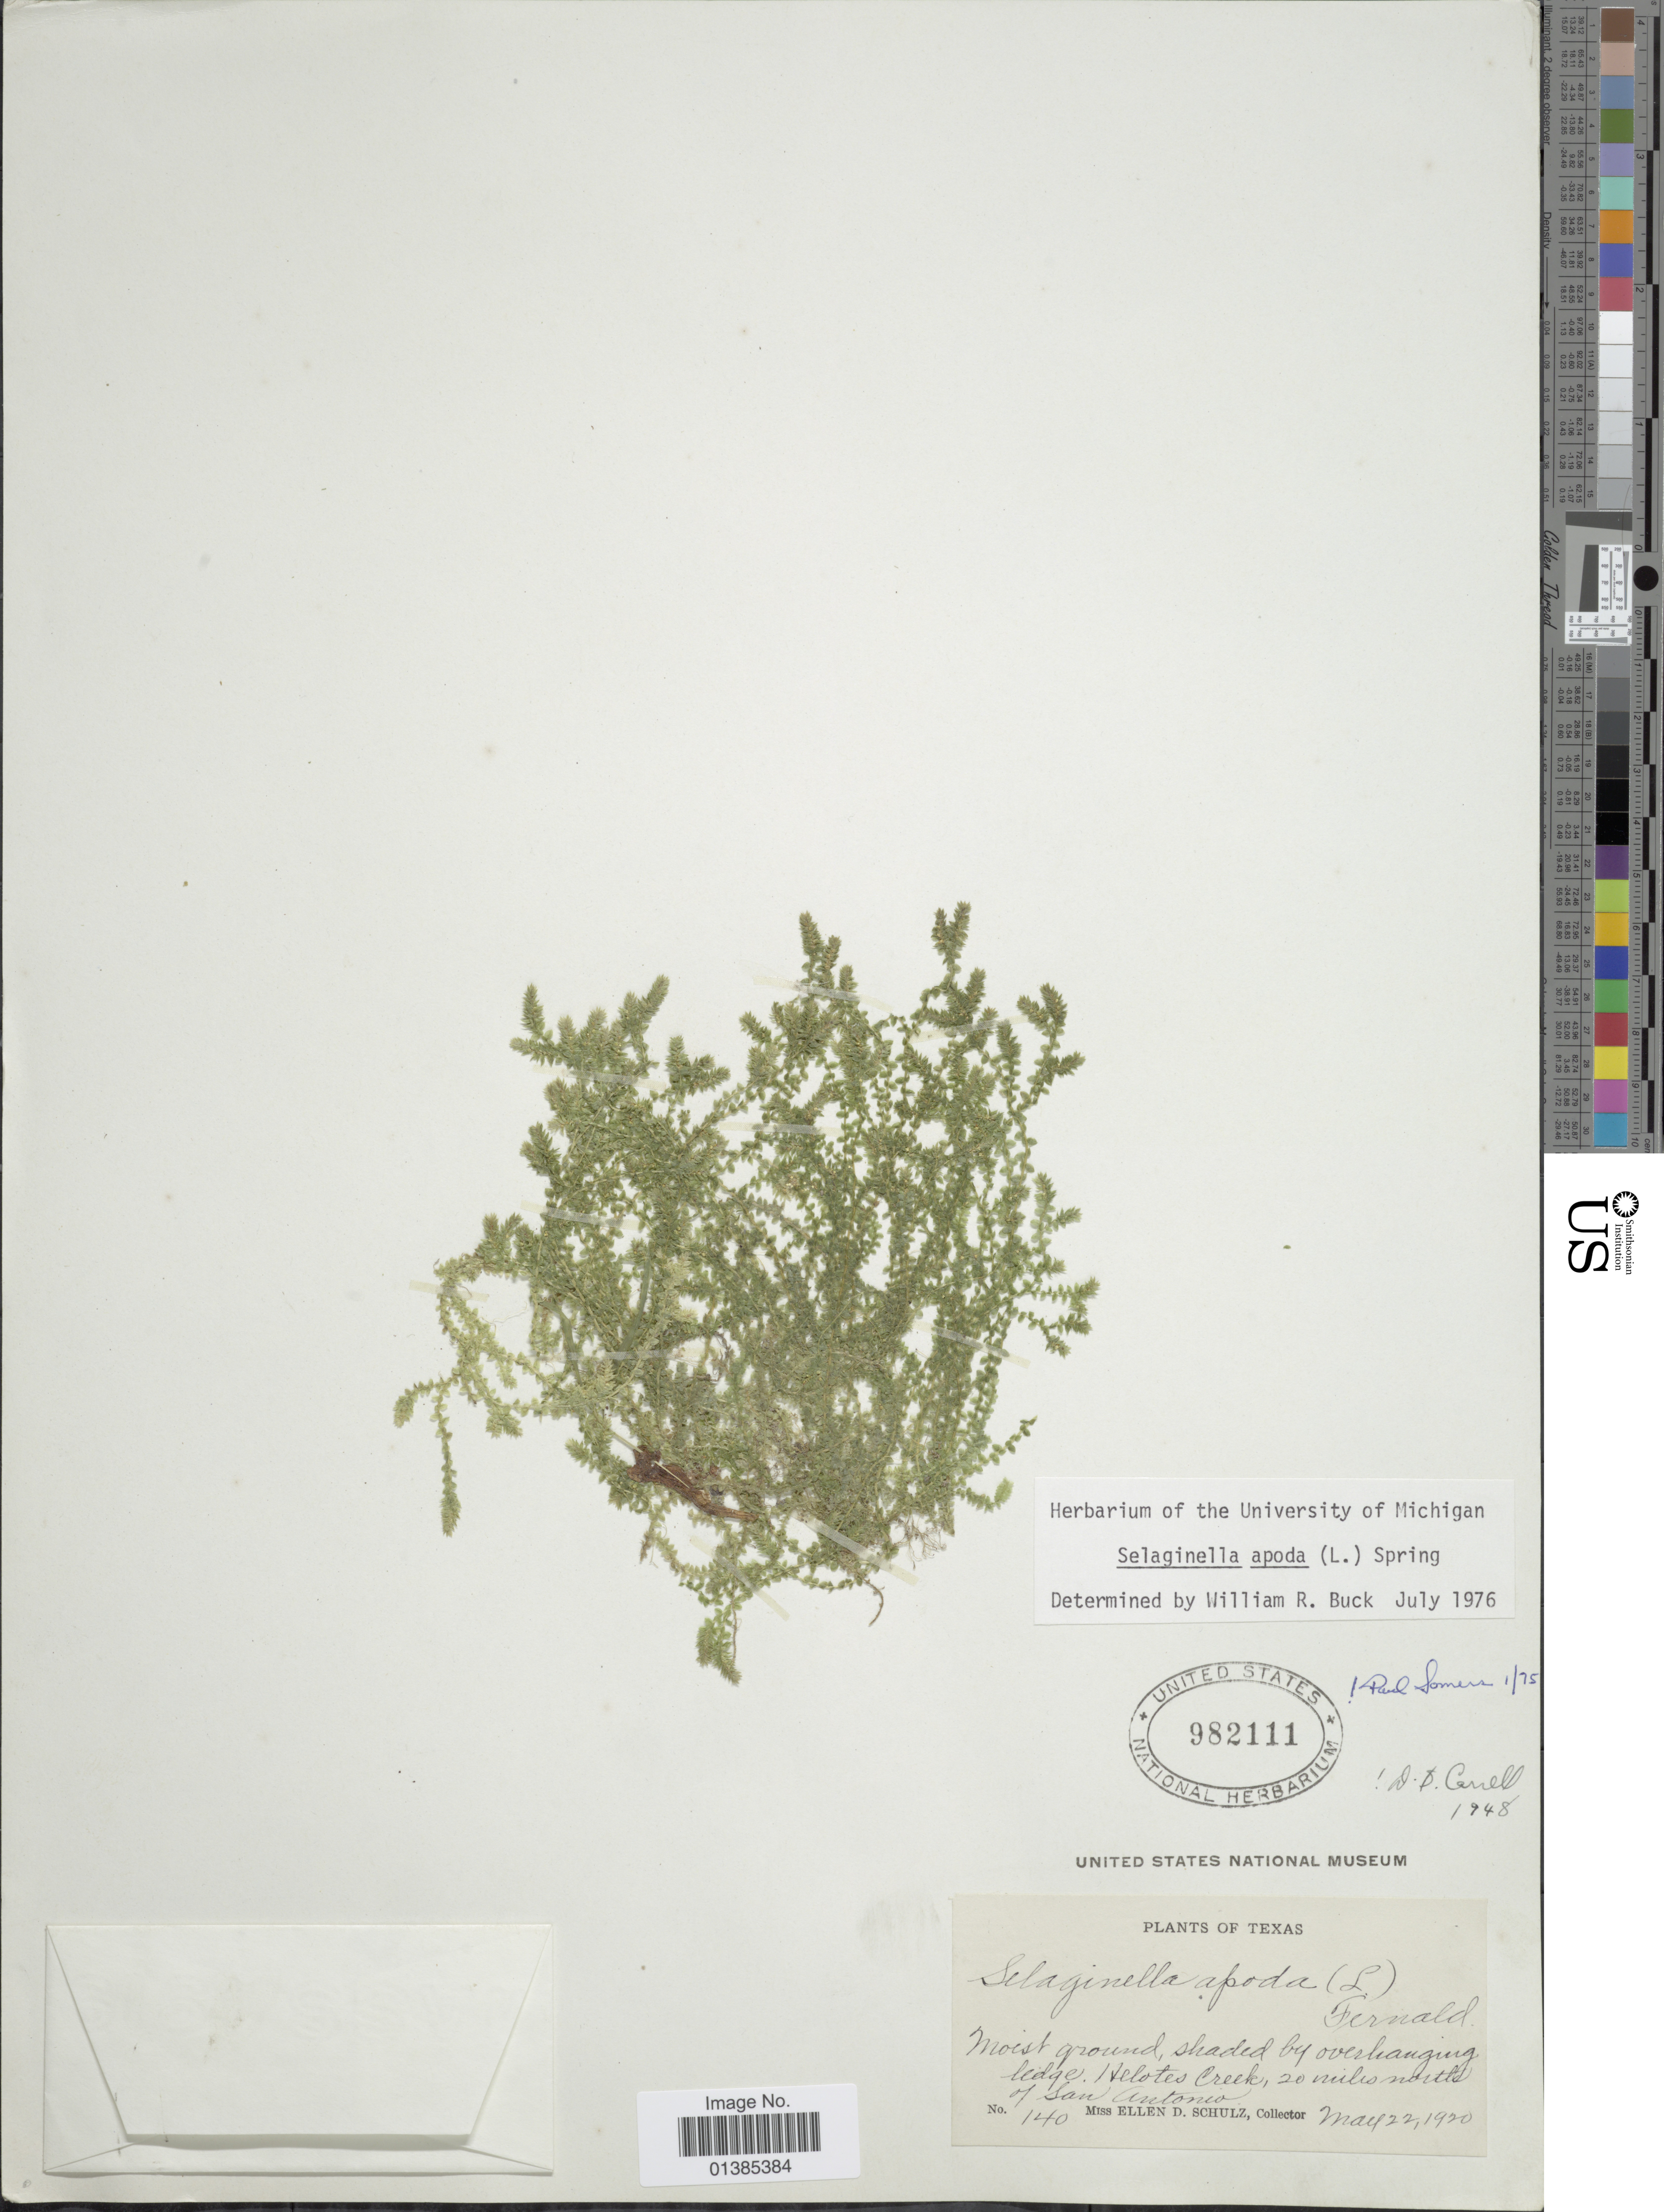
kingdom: Plantae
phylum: Tracheophyta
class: Lycopodiopsida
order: Selaginellales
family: Selaginellaceae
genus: Selaginella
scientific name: Selaginella apus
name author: Spring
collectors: E. D. Schulz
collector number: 140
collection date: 1920-05-22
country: United States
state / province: Texas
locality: Helotes Creek, 20 miles north of San Antonio.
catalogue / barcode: US 982111